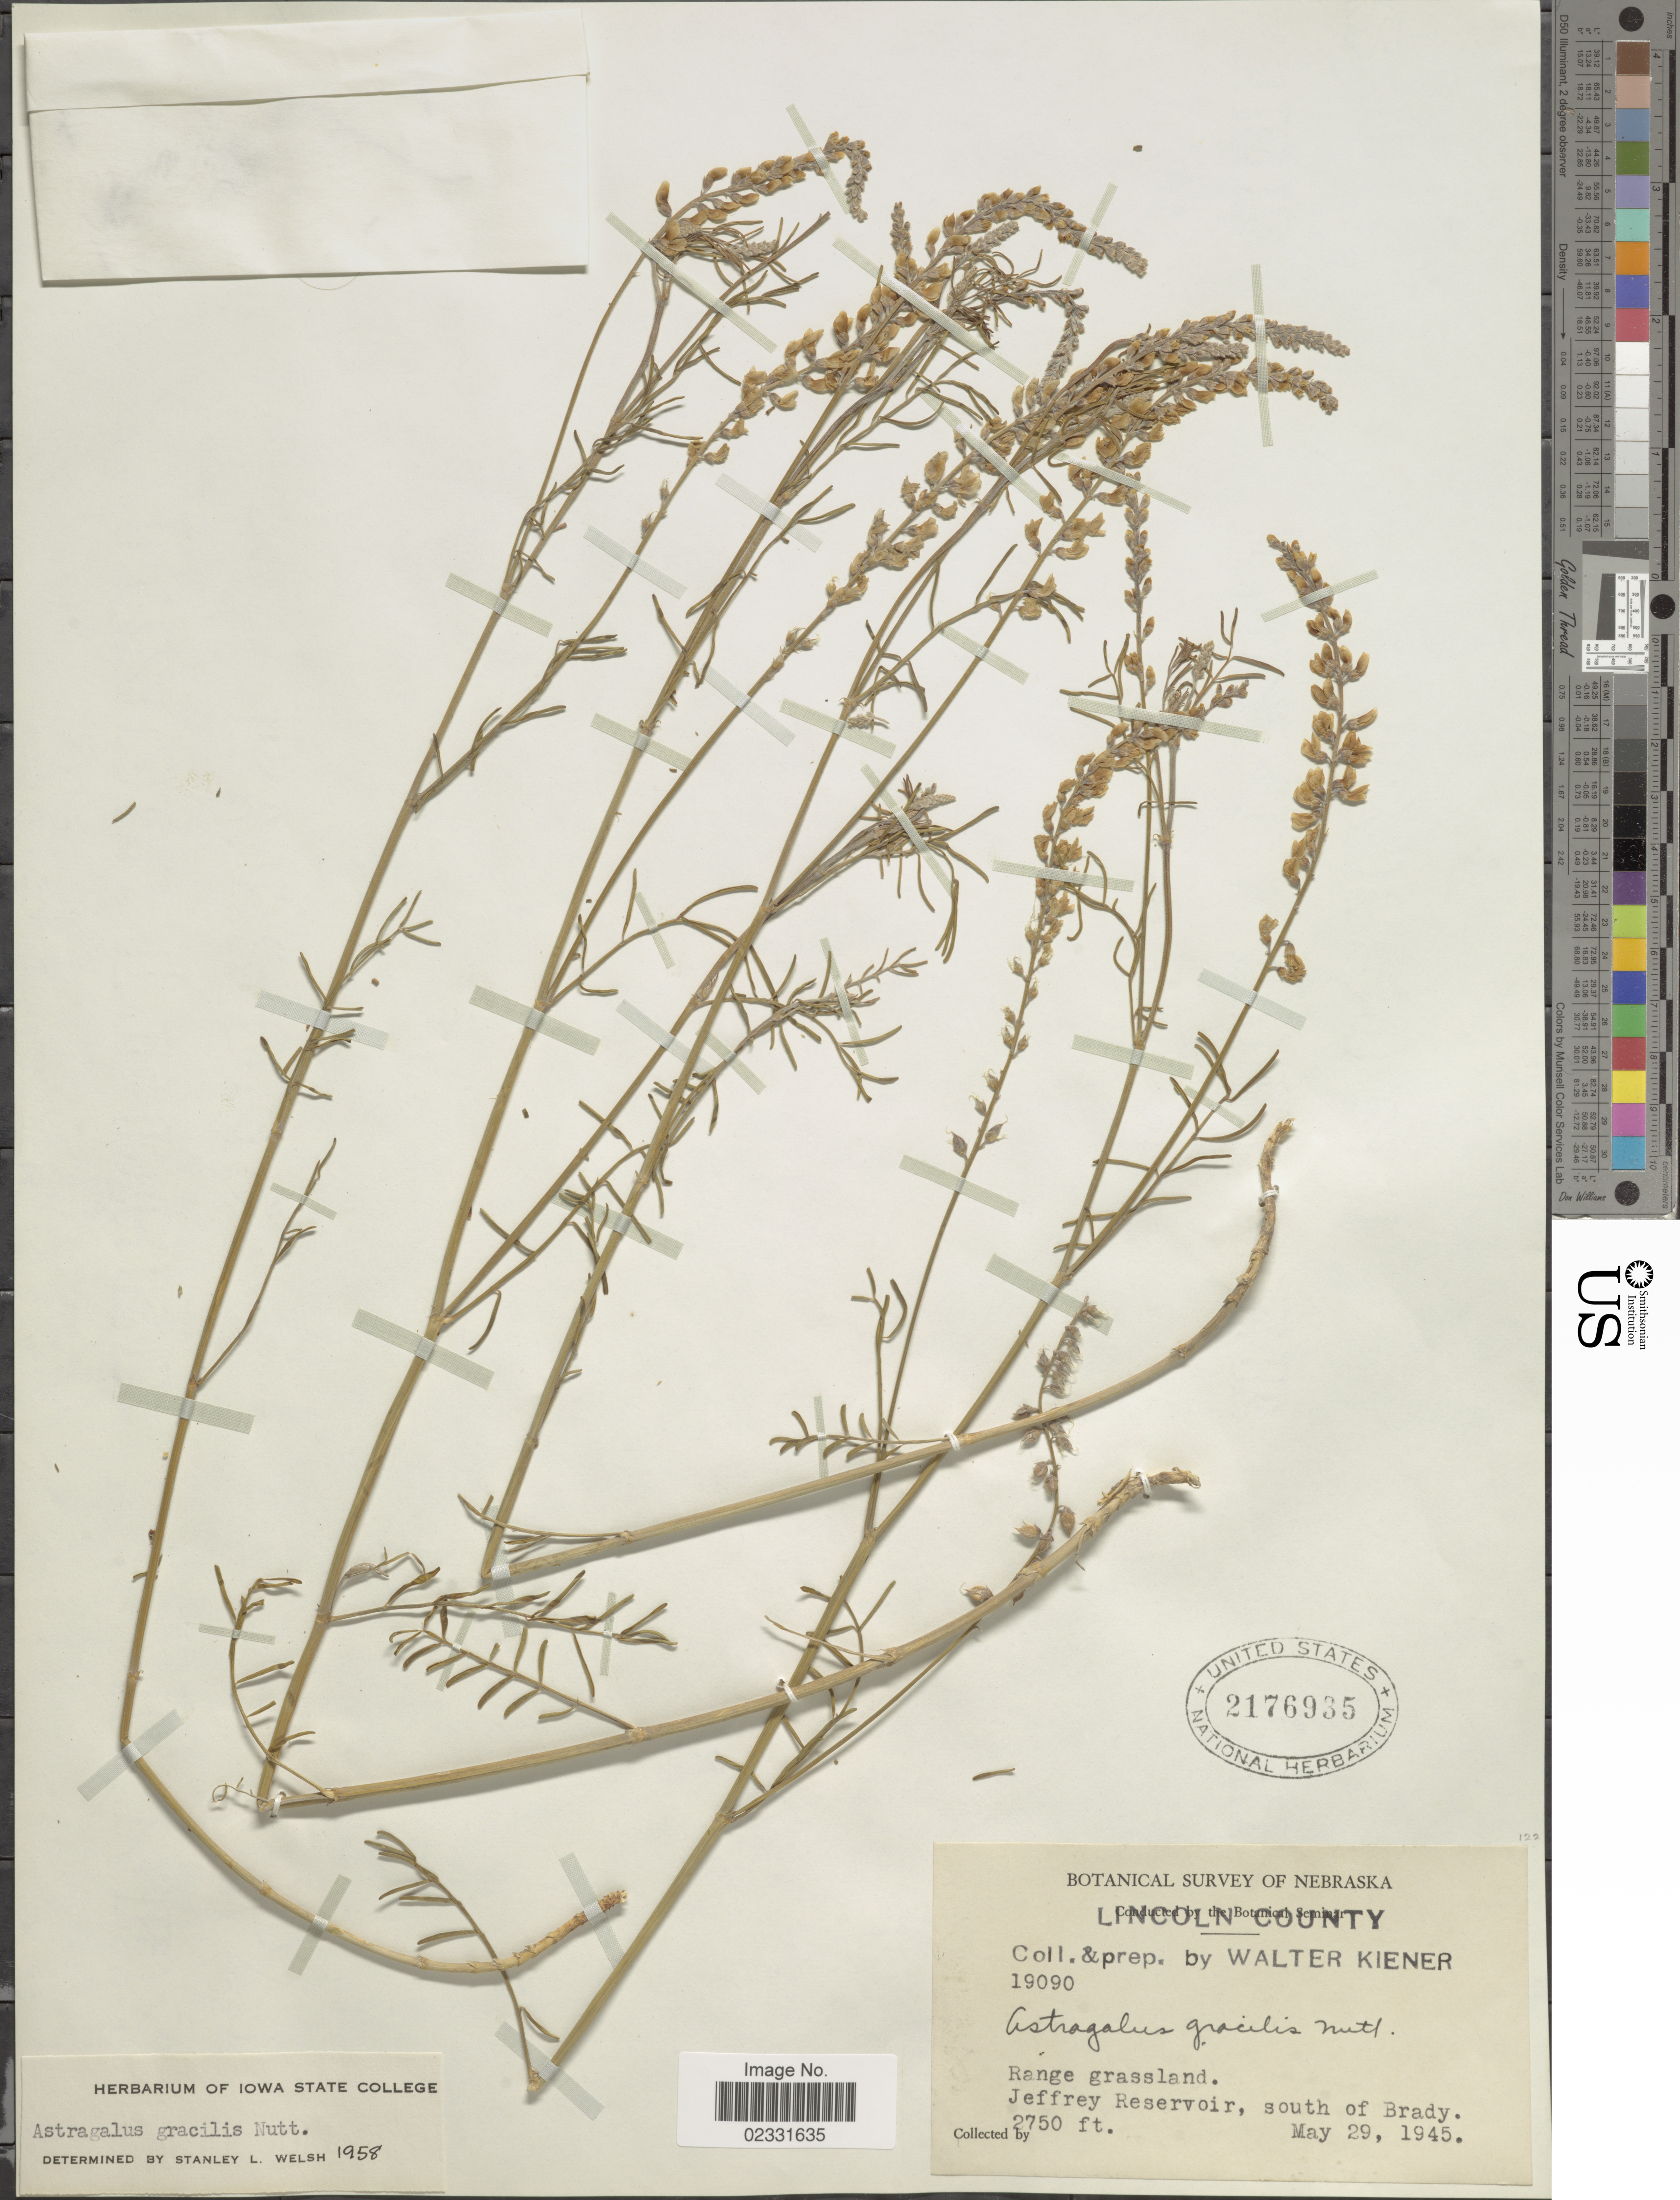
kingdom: Plantae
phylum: Tracheophyta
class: Magnoliopsida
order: Fabales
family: Fabaceae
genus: Astragalus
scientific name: Astragalus gracilis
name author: Nutt.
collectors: W. Kiener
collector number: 19090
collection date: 1945-05-28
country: United States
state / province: Nebraska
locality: Lincoln County, Jeffrey Reservoir, south of Brady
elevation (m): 838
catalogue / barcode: US 2176935